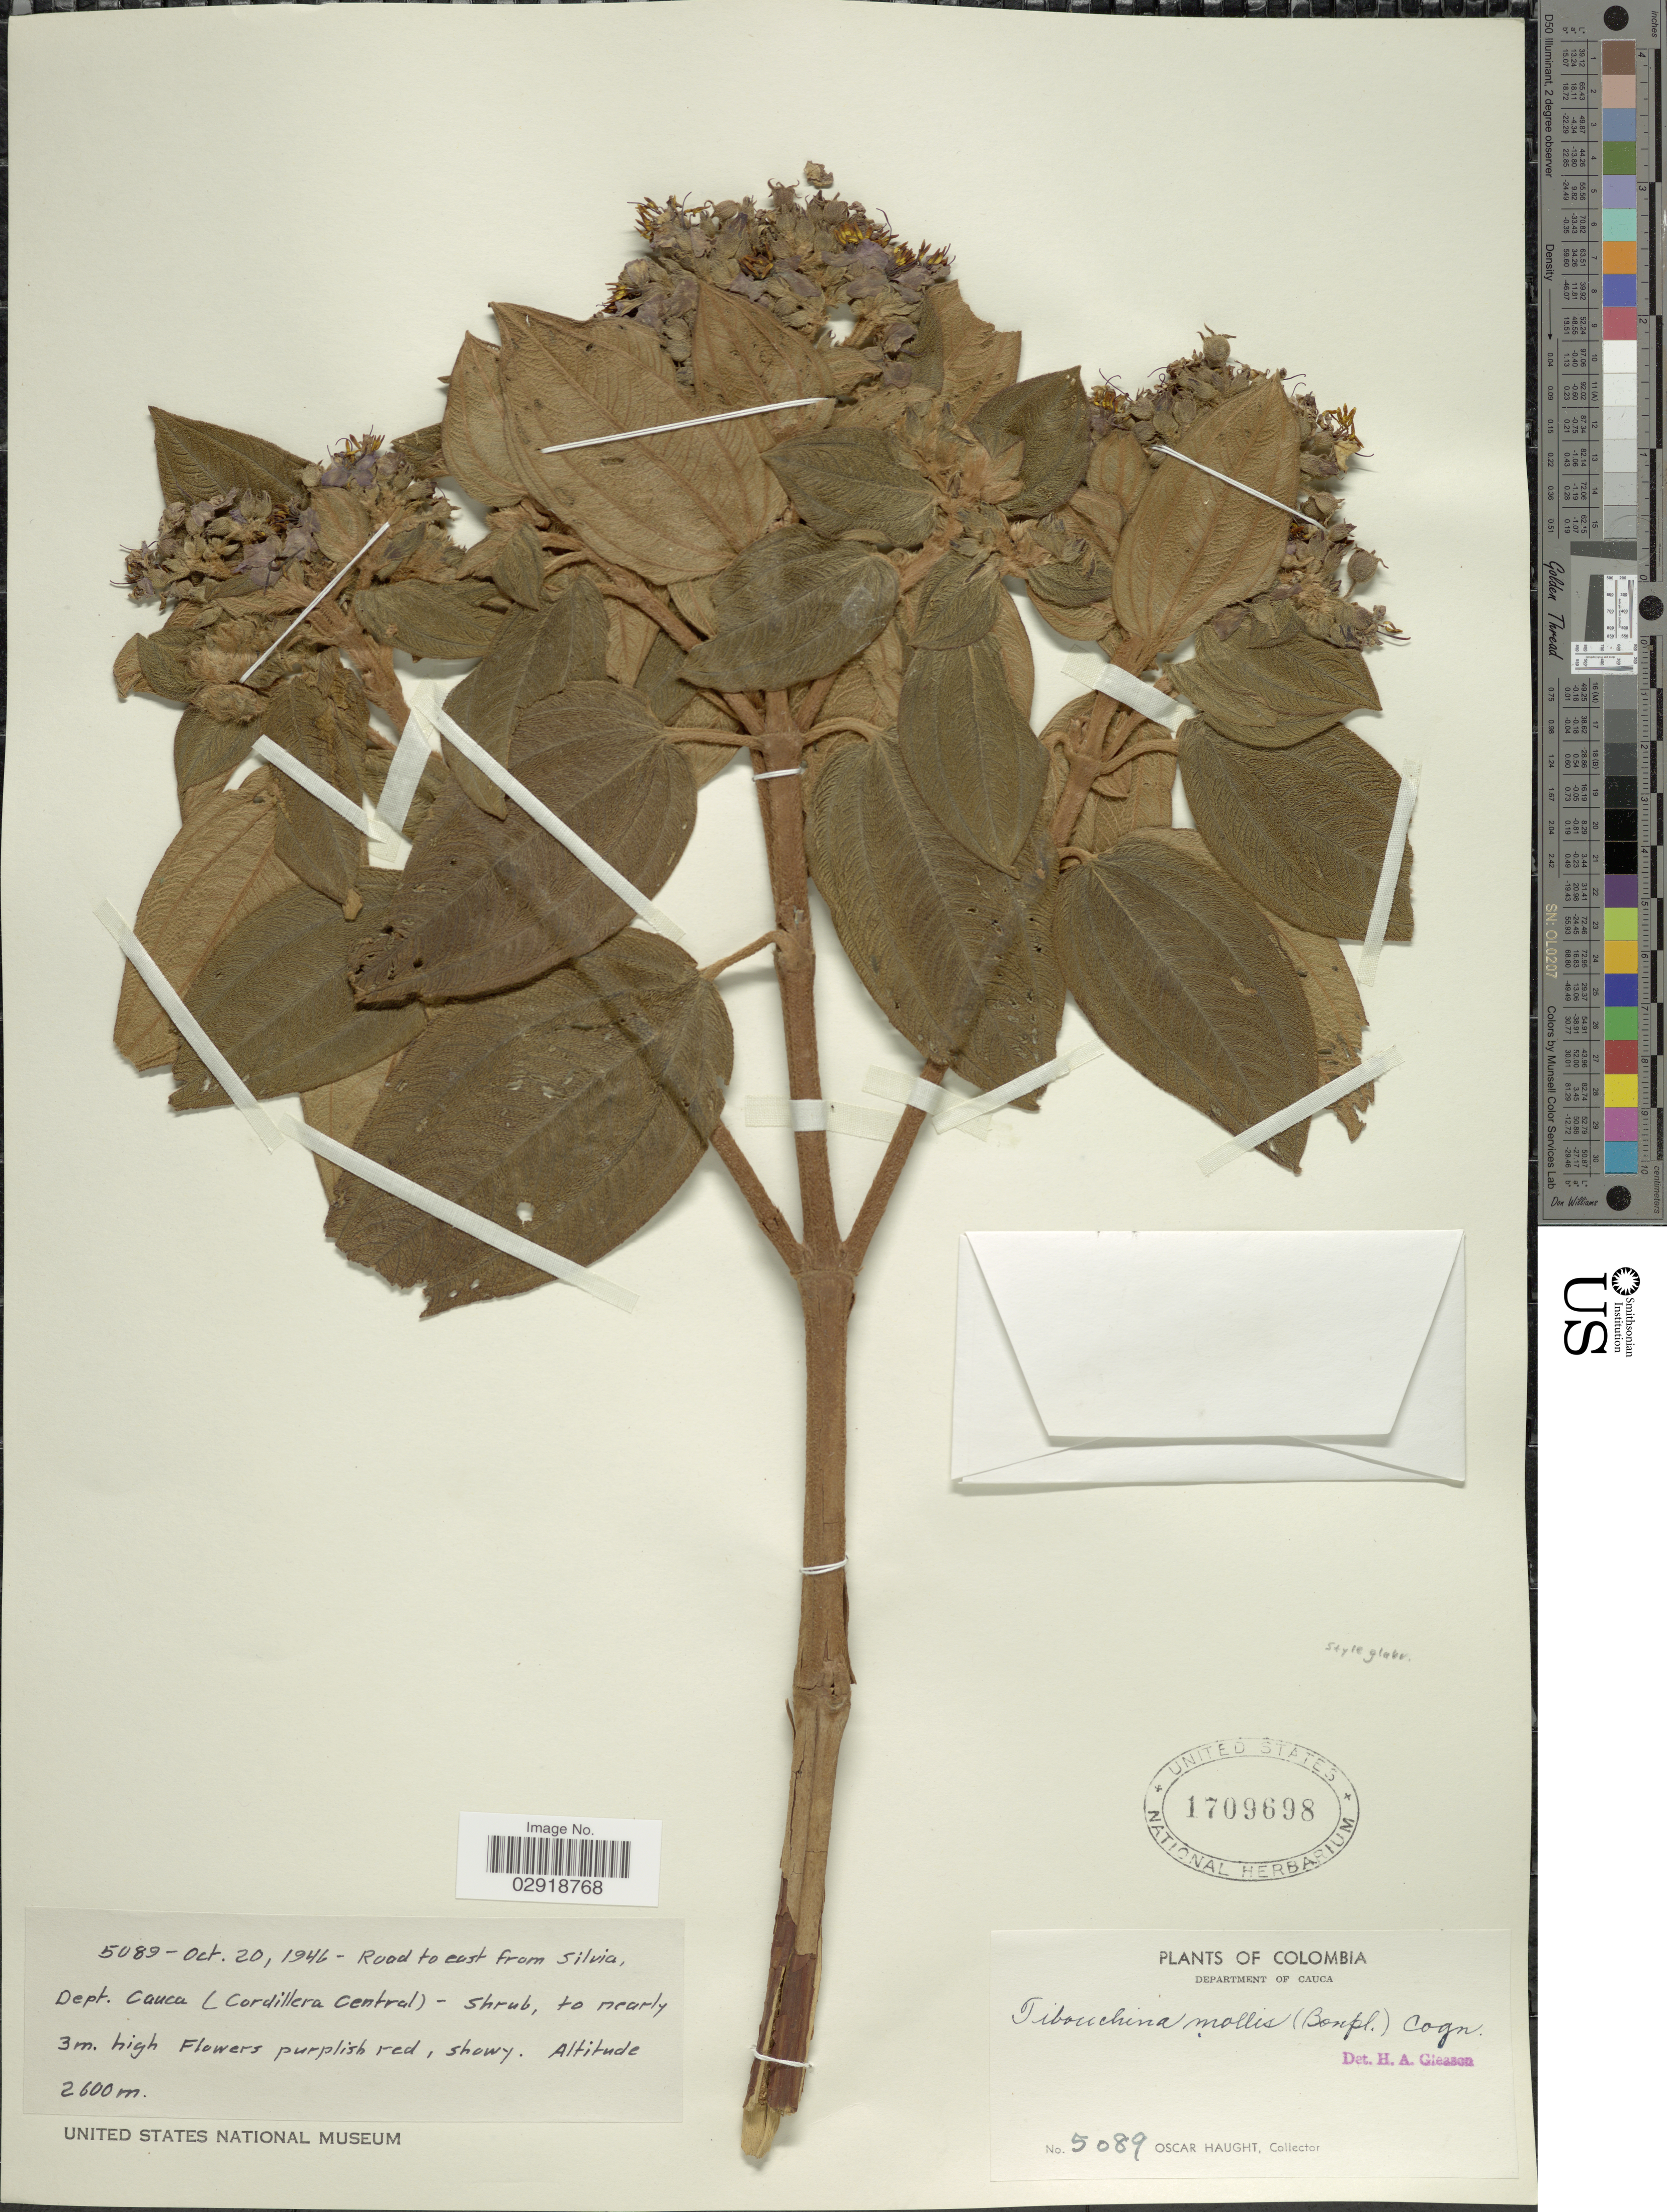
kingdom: Plantae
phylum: Tracheophyta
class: Magnoliopsida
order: Myrtales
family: Melastomataceae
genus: Chaetogastra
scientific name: Chaetogastra mollis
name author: (Bonpl.) DC.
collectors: O. L. Haught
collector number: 5089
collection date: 1946-10-20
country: Colombia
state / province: Cauca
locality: Department of Cauca. Road to east from Silvia, Dept. Cauca (Cordillera Central).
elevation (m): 2600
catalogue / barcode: US 1709698